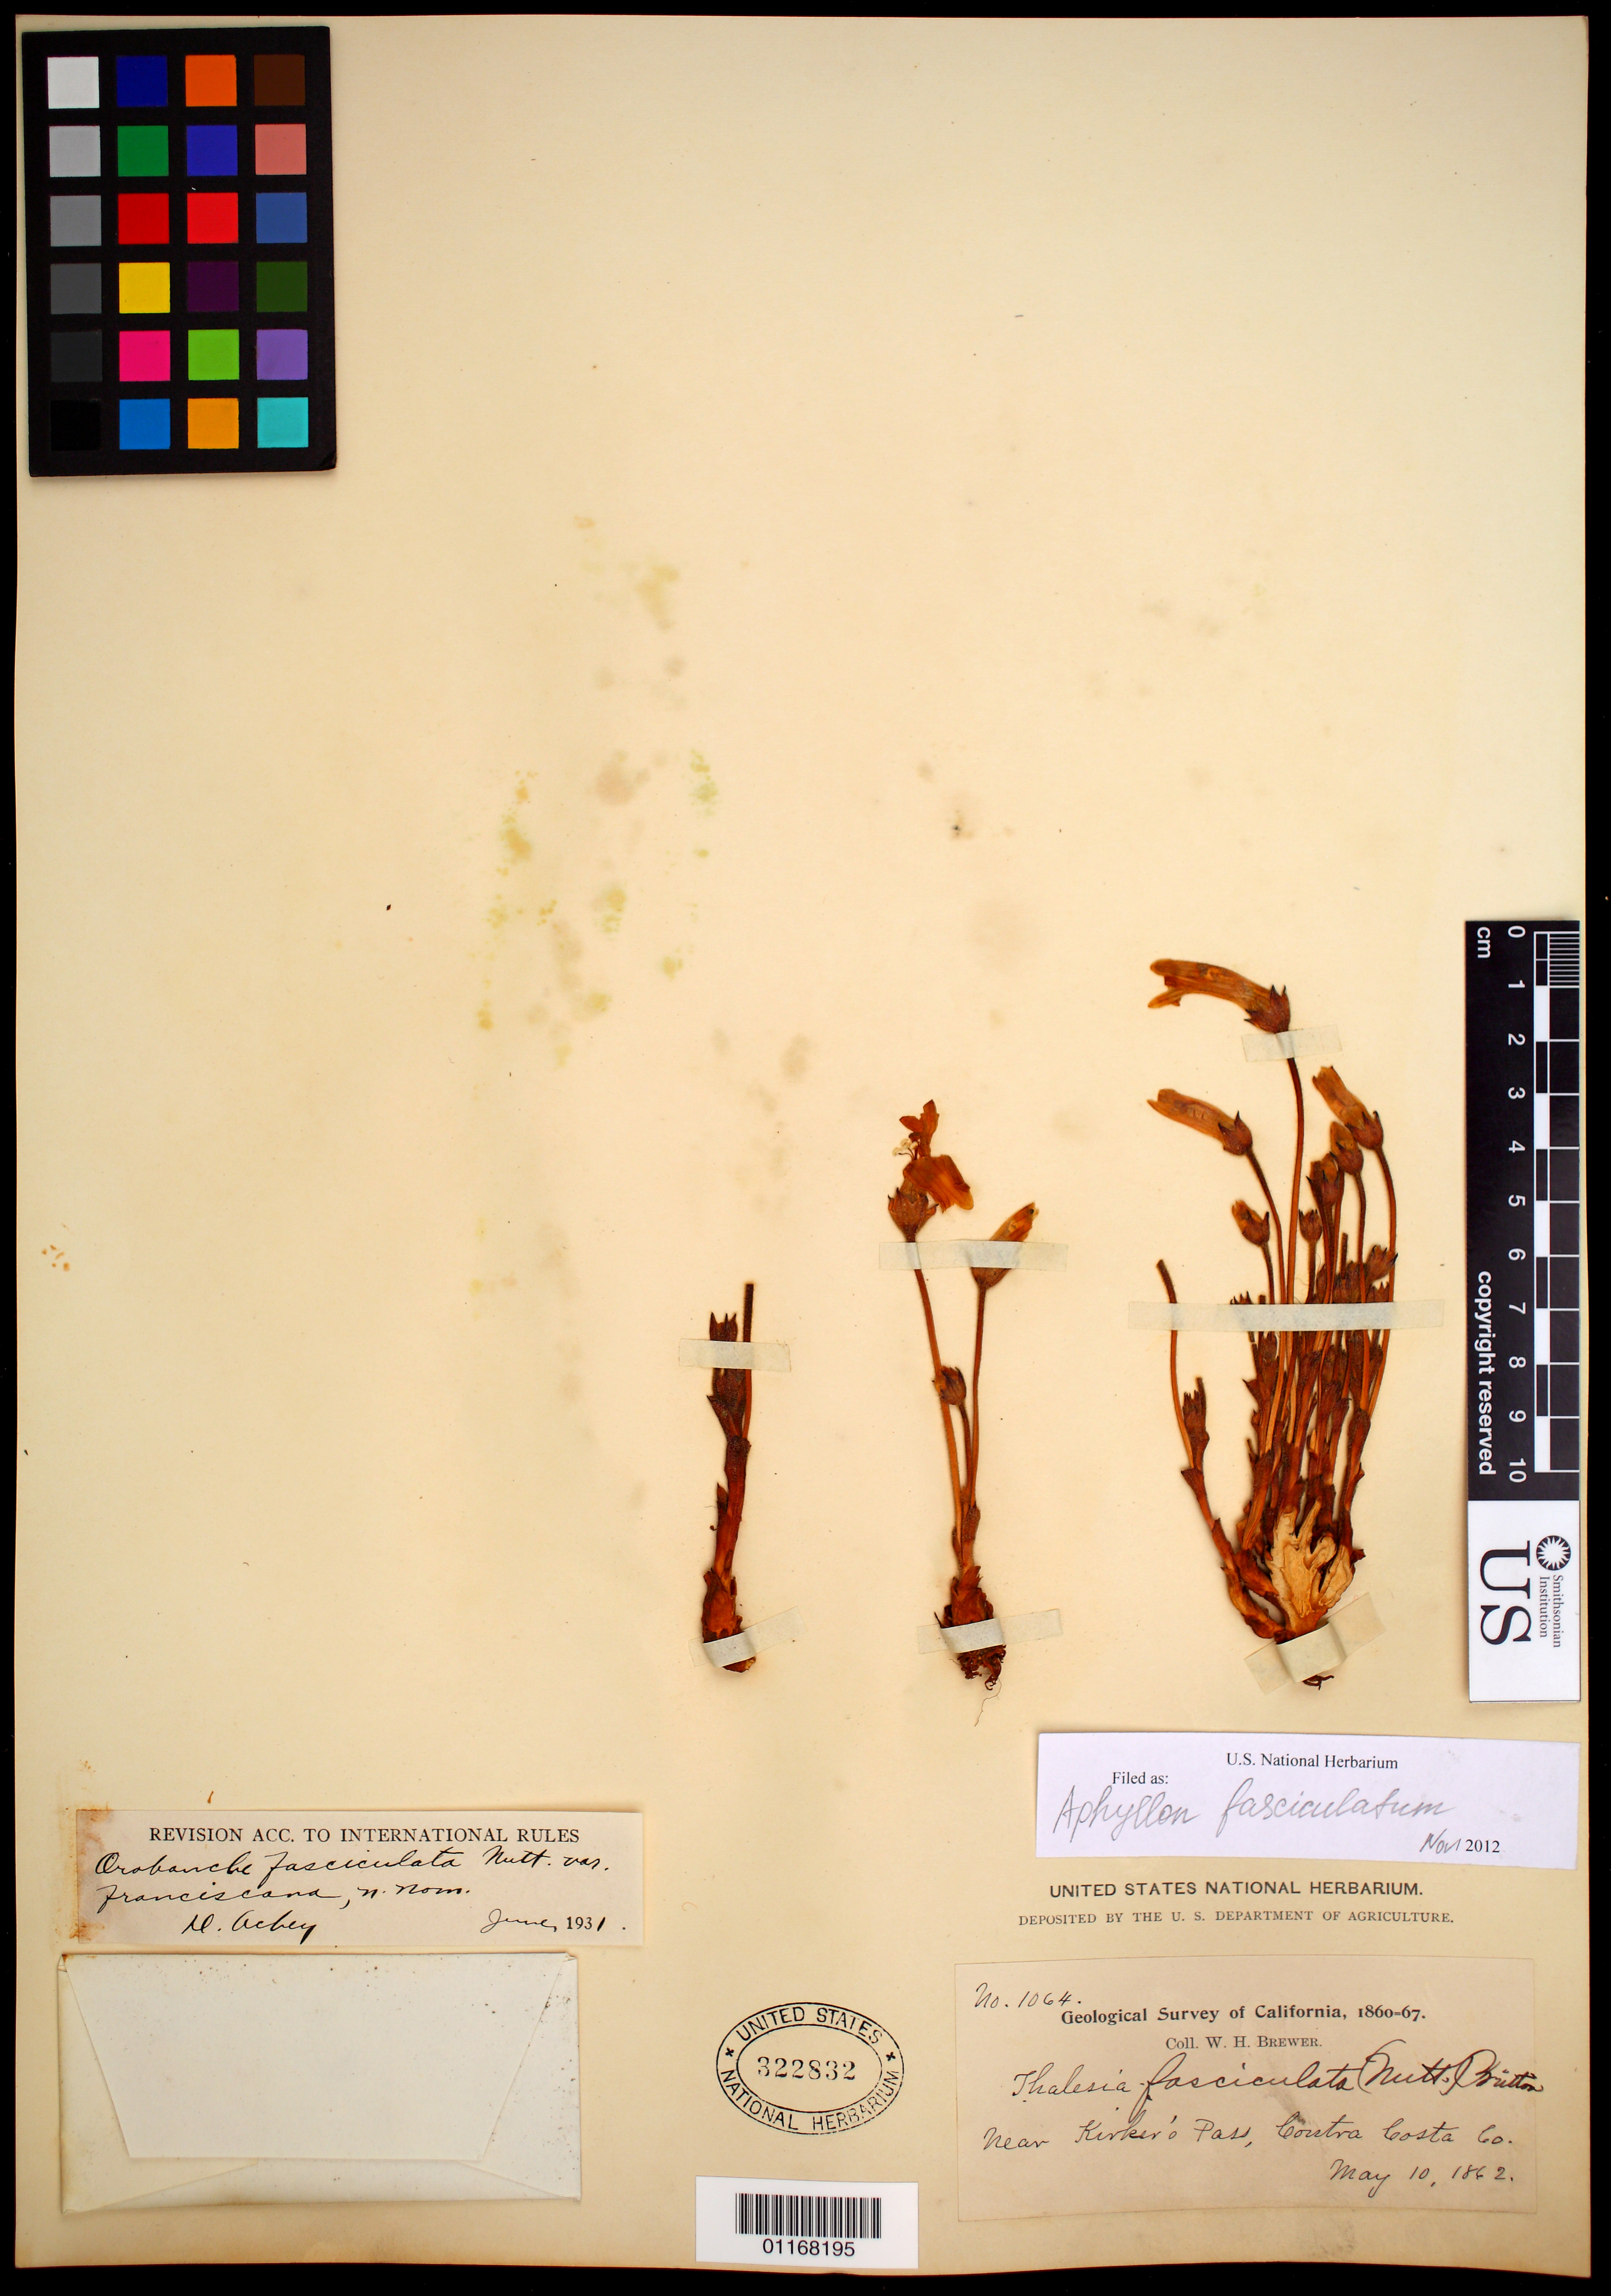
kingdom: Plantae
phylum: Tracheophyta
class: Magnoliopsida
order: Lamiales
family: Orobanchaceae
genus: Aphyllon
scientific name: Aphyllon fasciculatum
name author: (Nutt.) Torr. & A. Gray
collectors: W. H. Brewer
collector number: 1064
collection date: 1862-05-10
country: United States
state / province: California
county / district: Contra Costa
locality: near Kirker's Pass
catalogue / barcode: US 322832